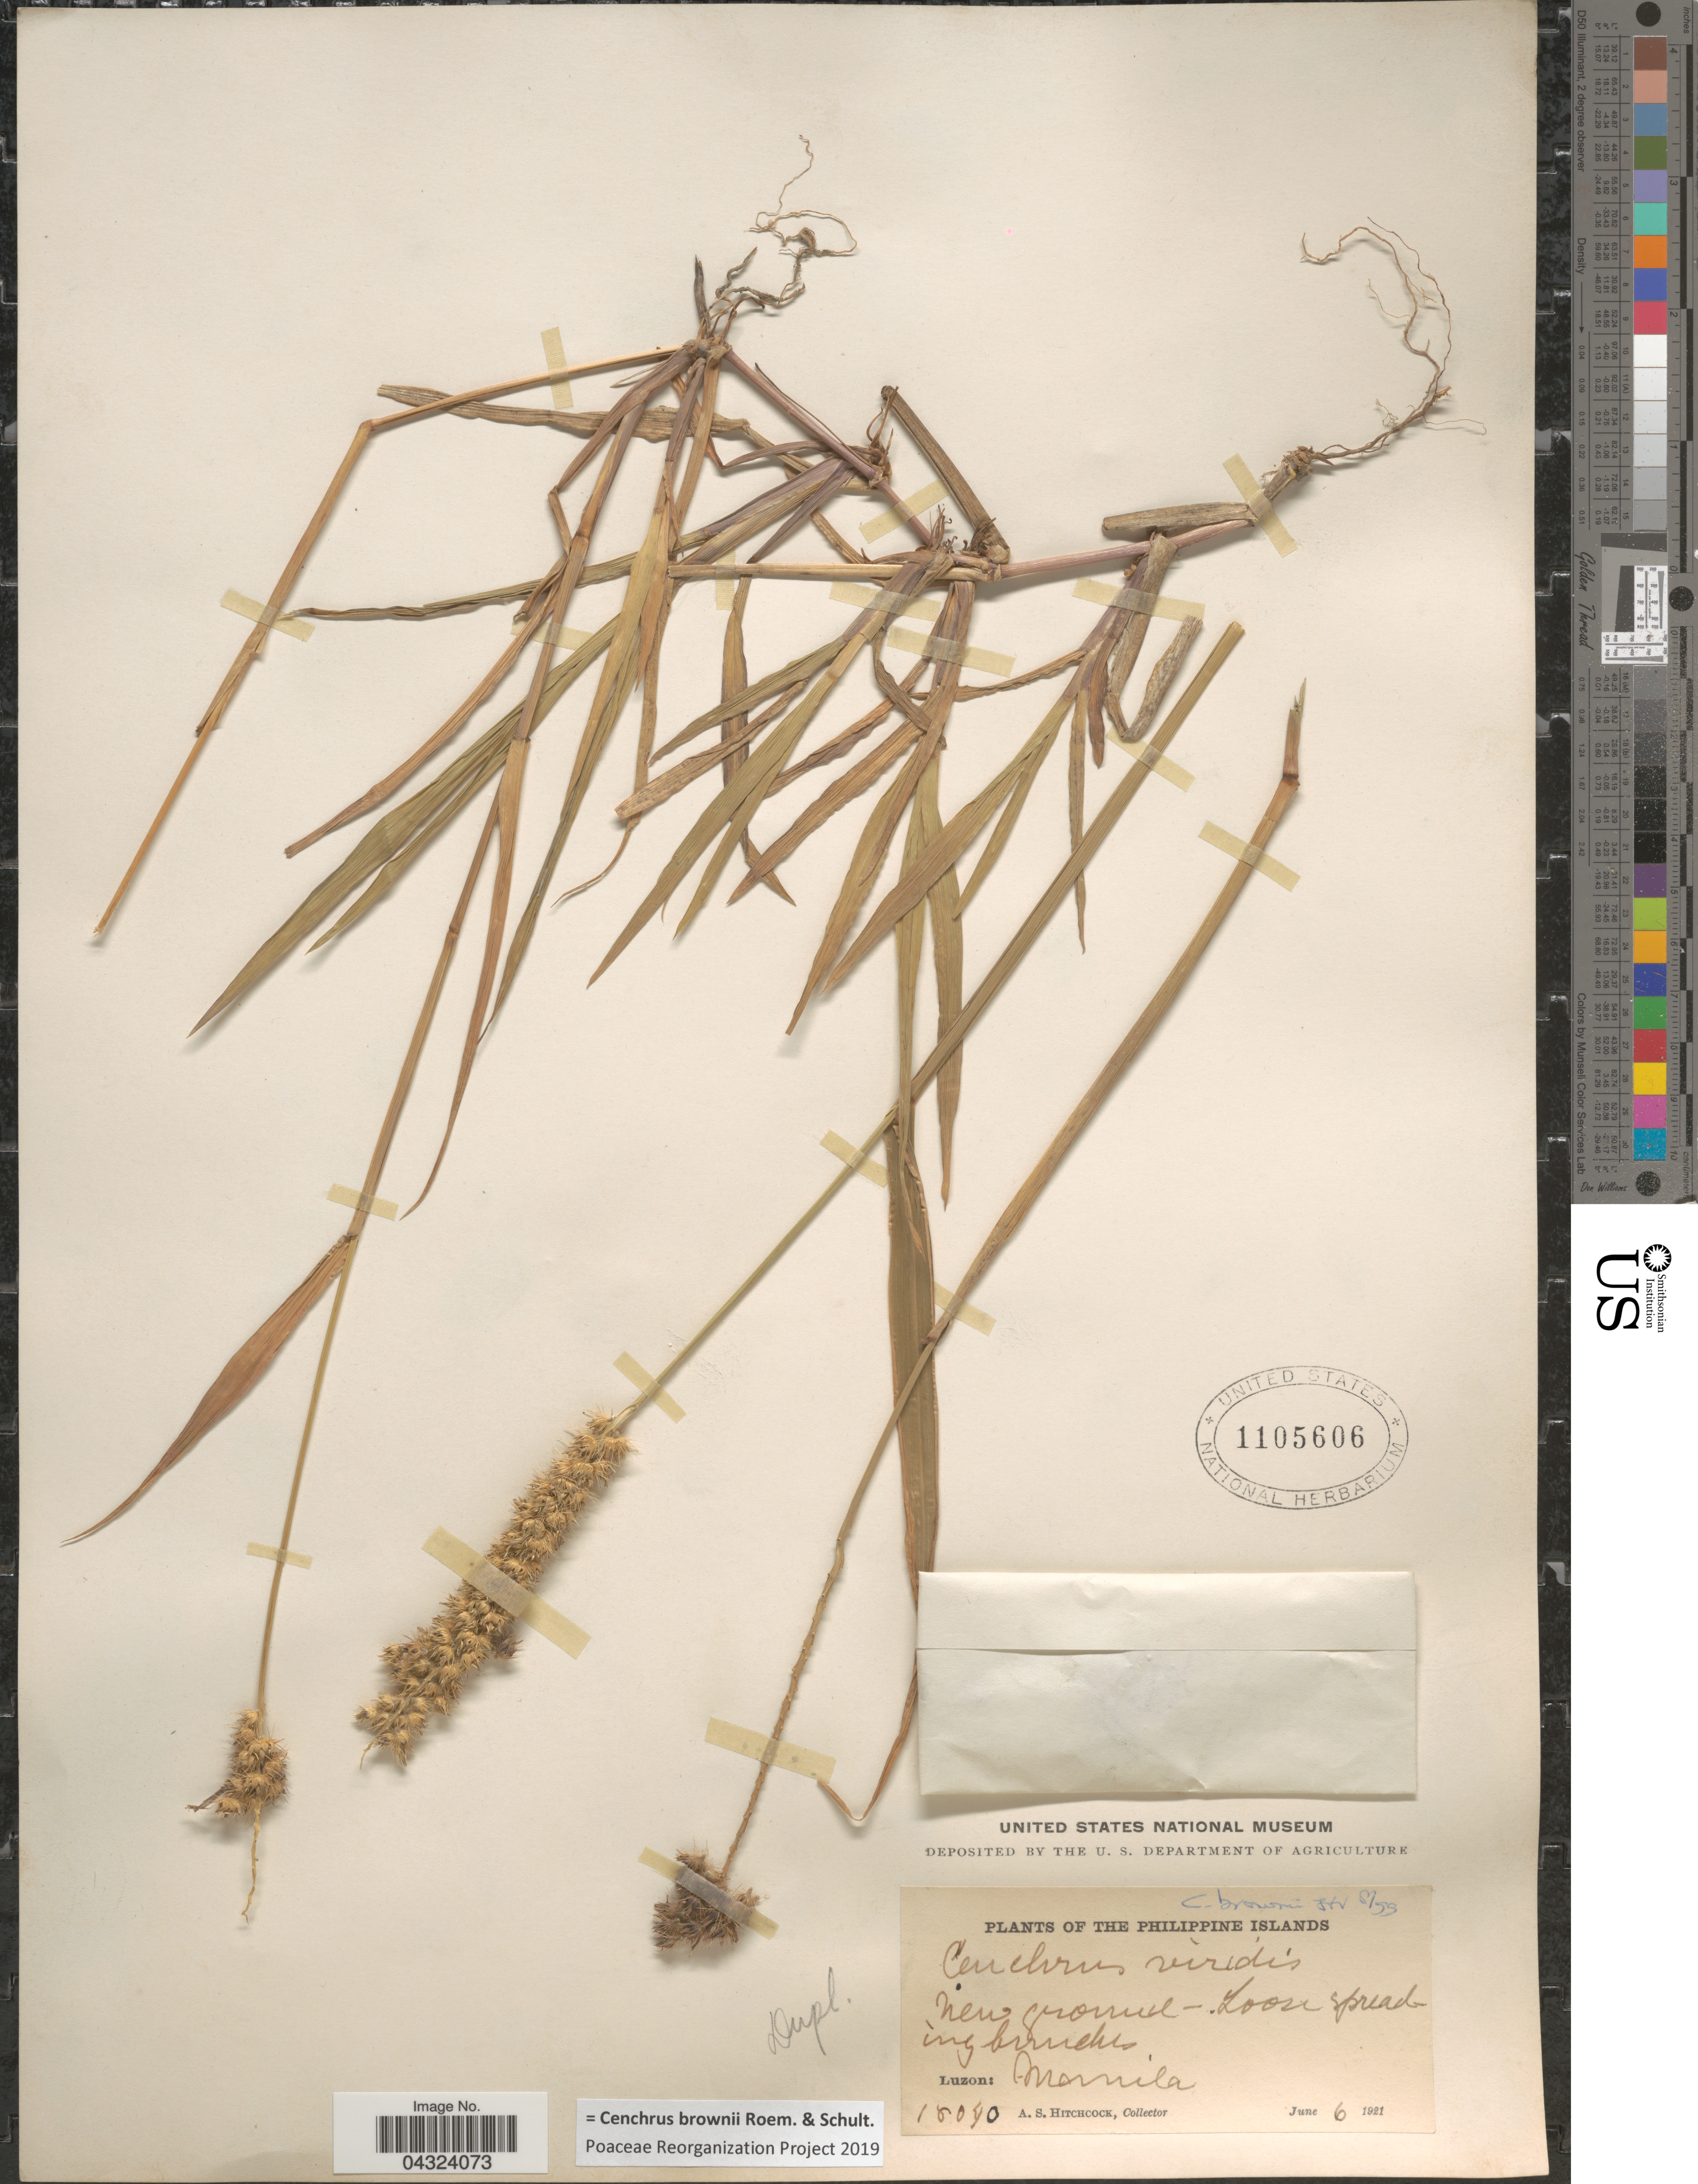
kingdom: Plantae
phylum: Tracheophyta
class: Liliopsida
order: Poales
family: Poaceae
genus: Cenchrus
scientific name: Cenchrus brownii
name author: Roem. & Schult.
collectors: A. S. Hitchcock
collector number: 18040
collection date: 1921-06-06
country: Philippines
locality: Luzon: Manila.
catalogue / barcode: US 1105606